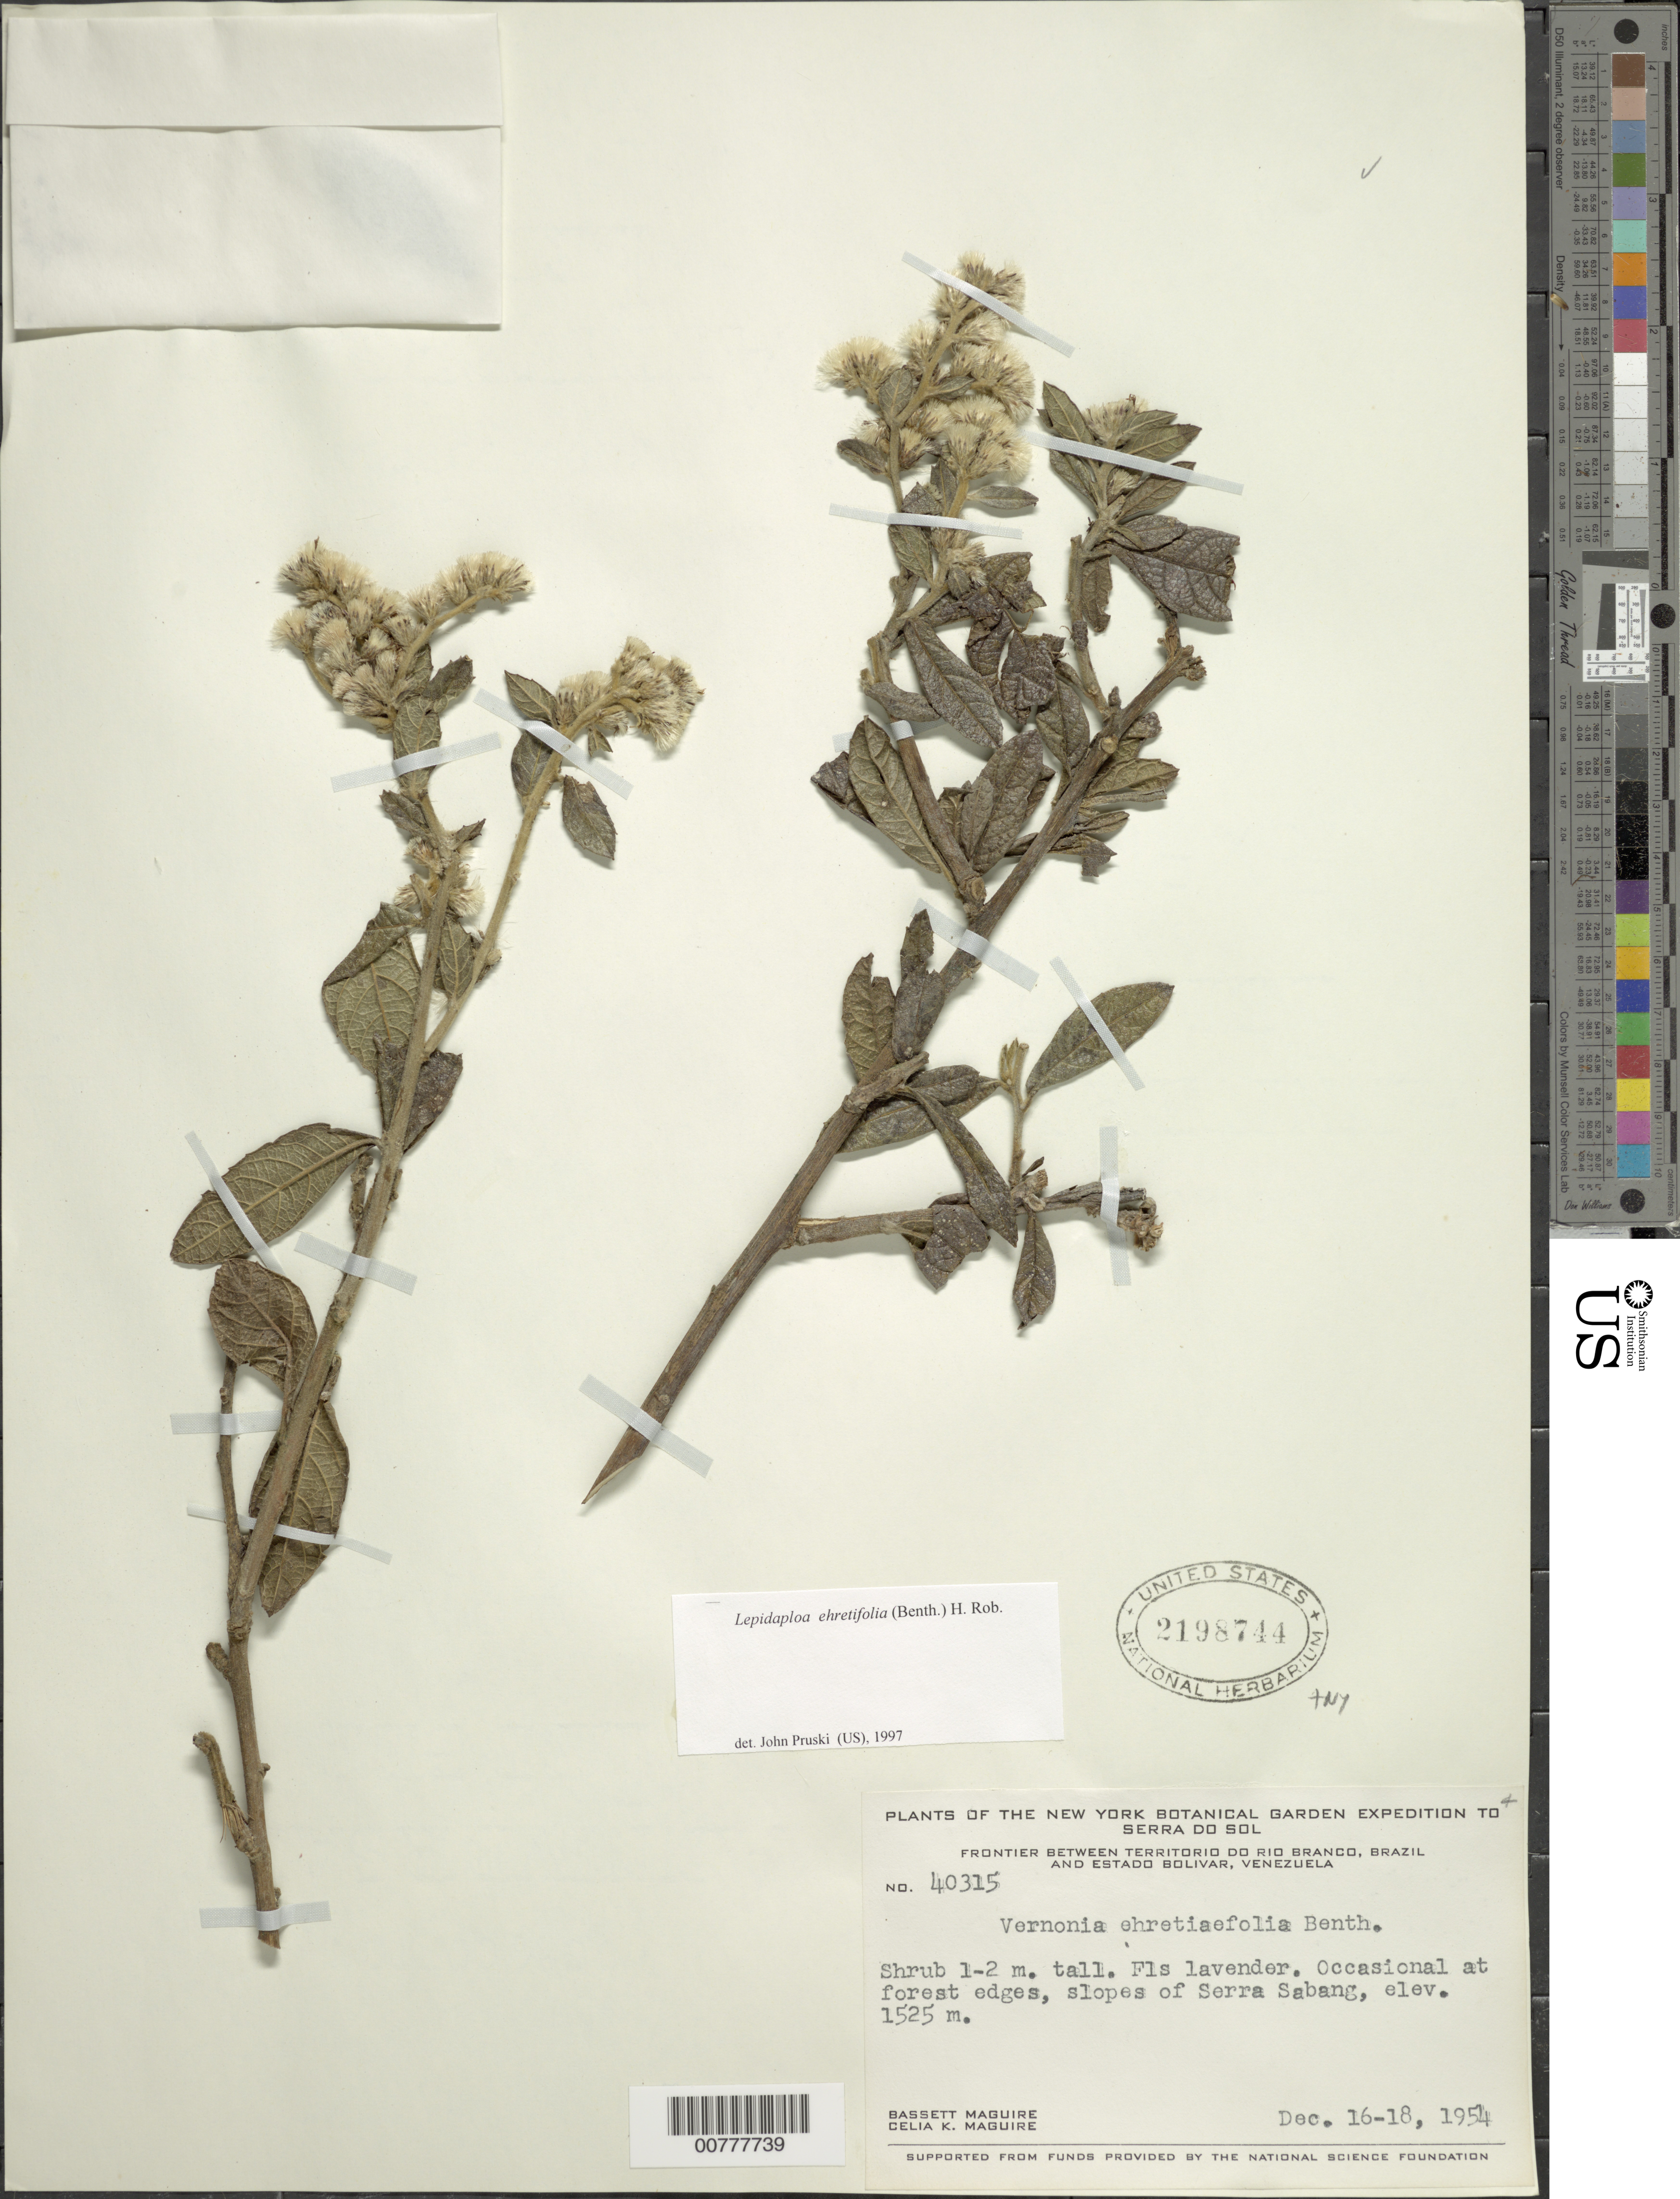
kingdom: Plantae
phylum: Tracheophyta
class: Magnoliopsida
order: Asterales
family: Asteraceae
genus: Lepidaploa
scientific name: Lepidaploa ehretiifolia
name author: (Benth.) H. Rob.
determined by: Pruski, J. F.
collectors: B. Maguire & C. K. Maguire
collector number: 40315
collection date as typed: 16-Dec-54 to 18-Dec-54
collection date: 1954-12-16/1954-12-18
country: Venezuela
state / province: Bolívar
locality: Serra Sabang, 5 km SE of; frontier between territorío do Río Branco, Brazil and estado Bolívar, Venezuela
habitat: Forest edges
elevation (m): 1525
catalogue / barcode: US 2198744